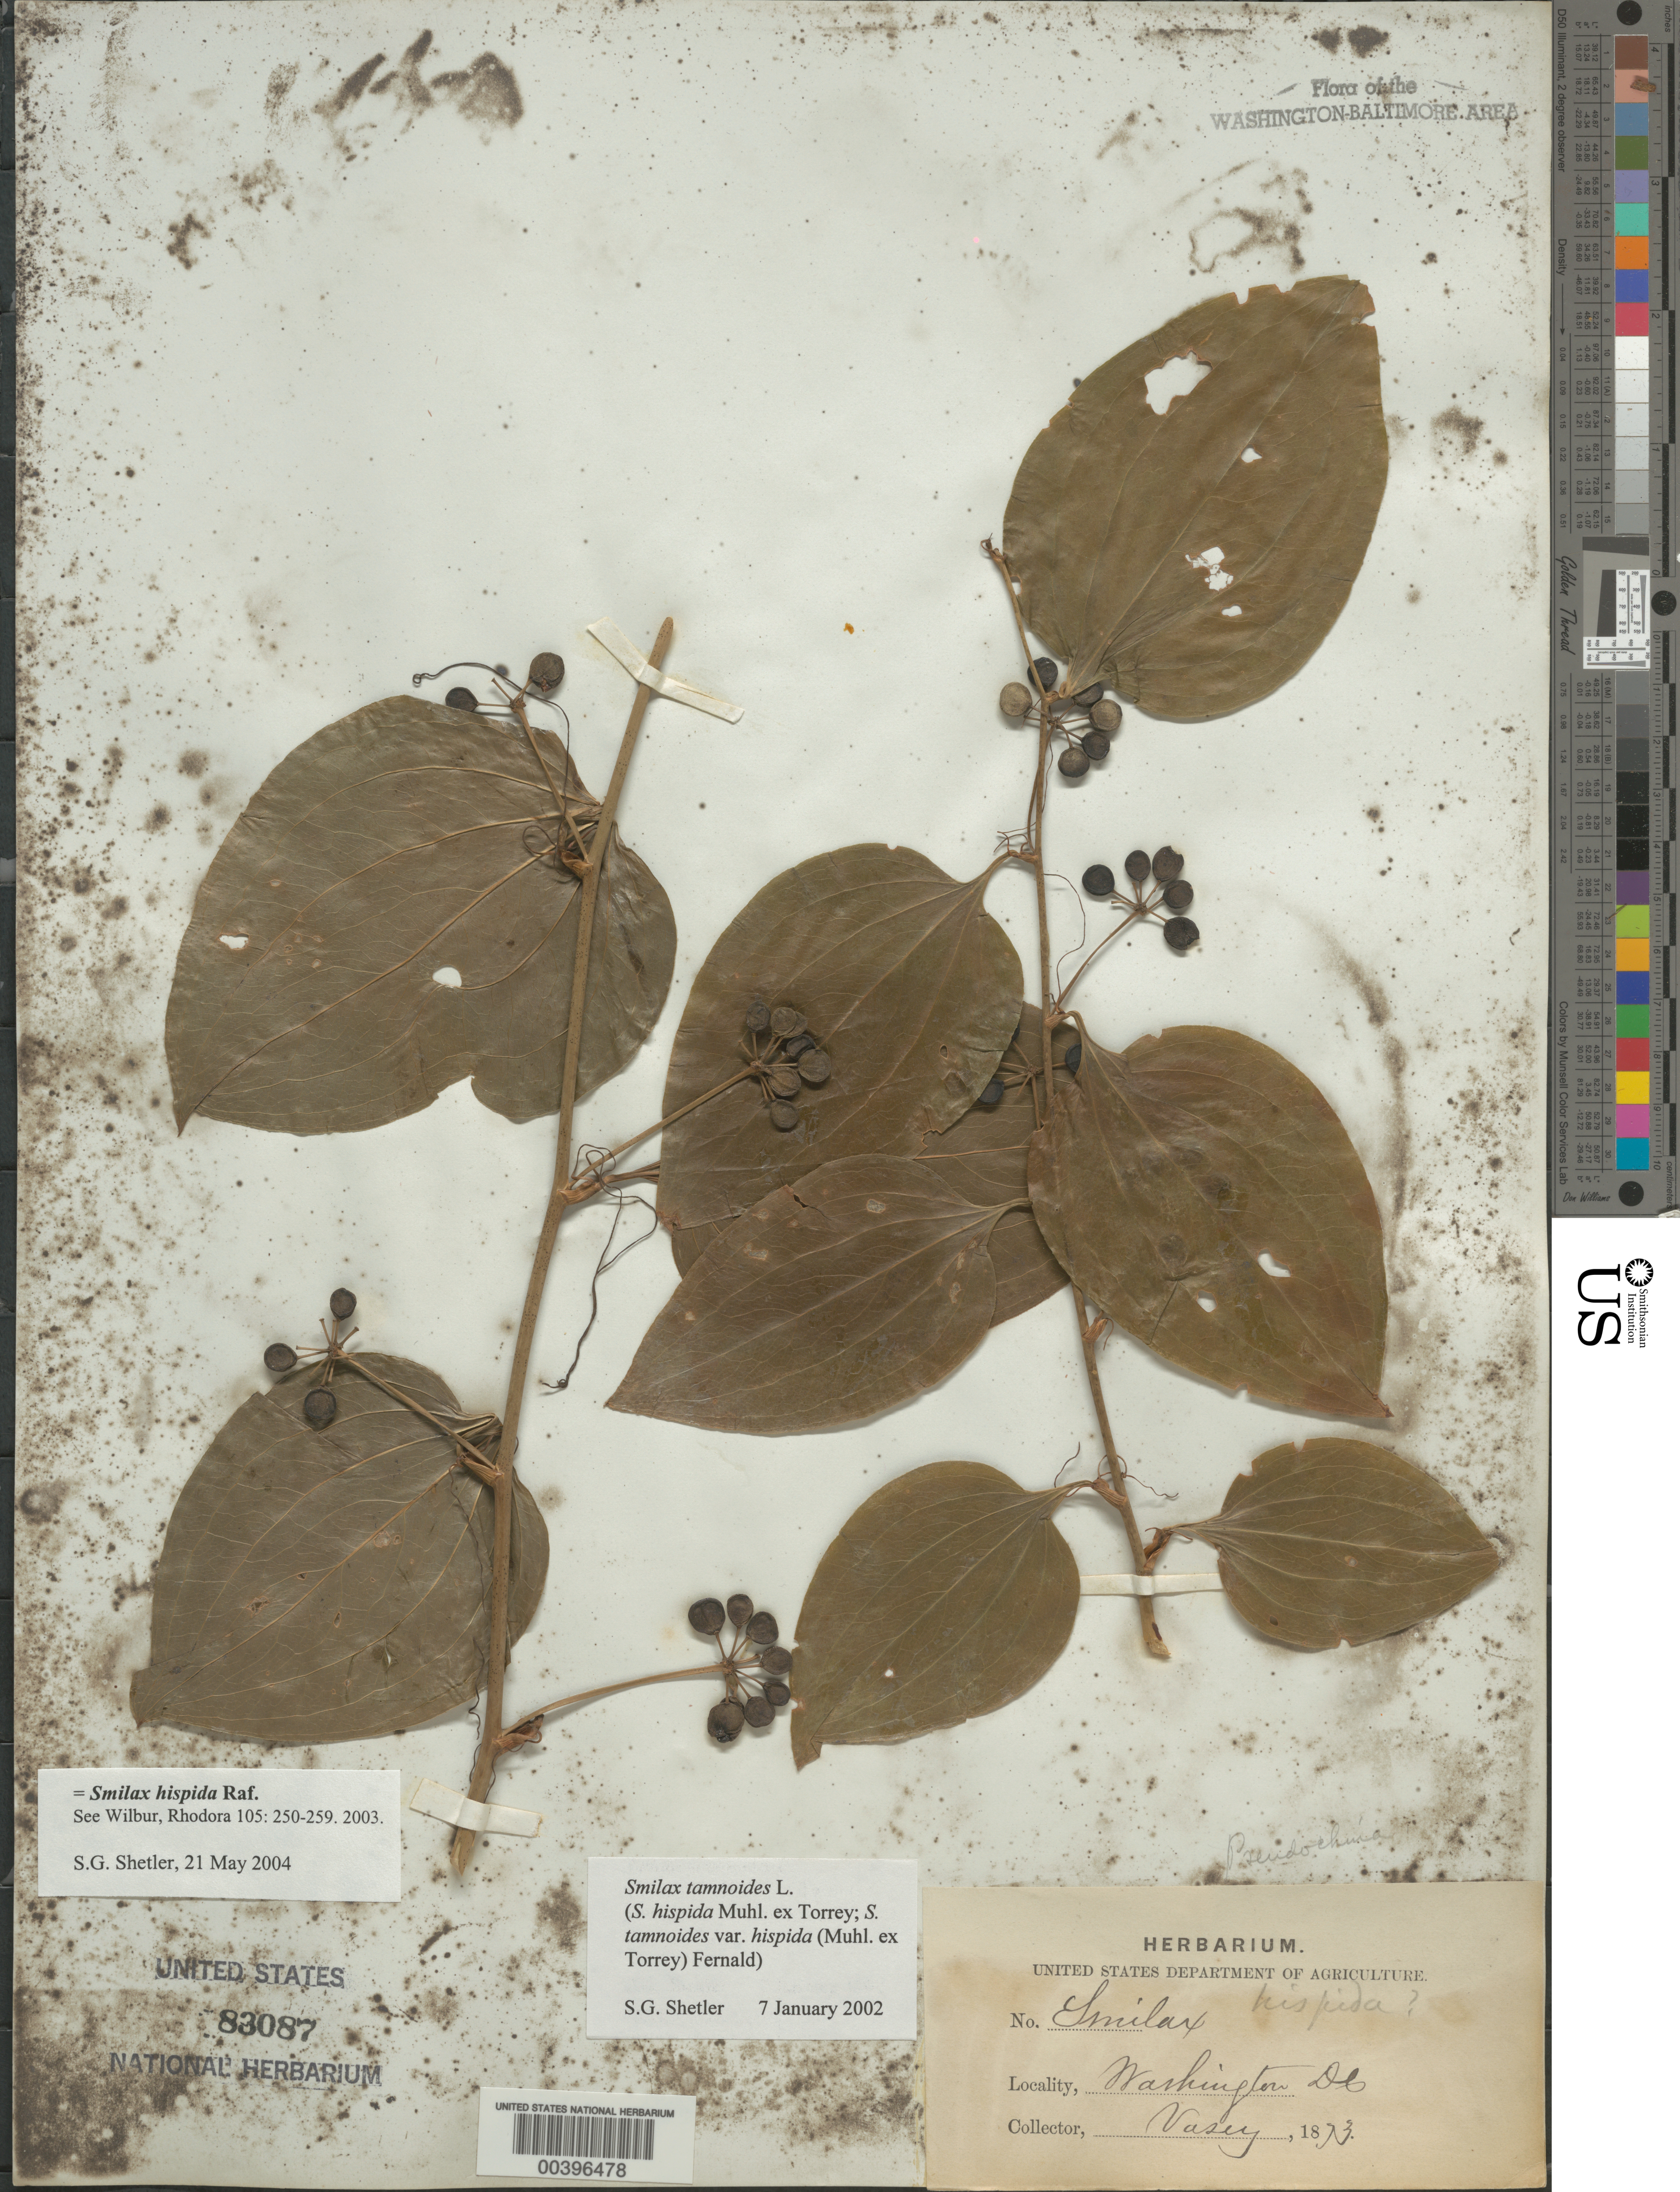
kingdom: Plantae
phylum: Tracheophyta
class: Liliopsida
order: Liliales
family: Smilacaceae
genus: Smilax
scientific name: Smilax hispida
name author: Raf.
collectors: G. Vasey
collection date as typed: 1873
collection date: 1873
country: United States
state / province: District of Columbia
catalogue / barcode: US 83087